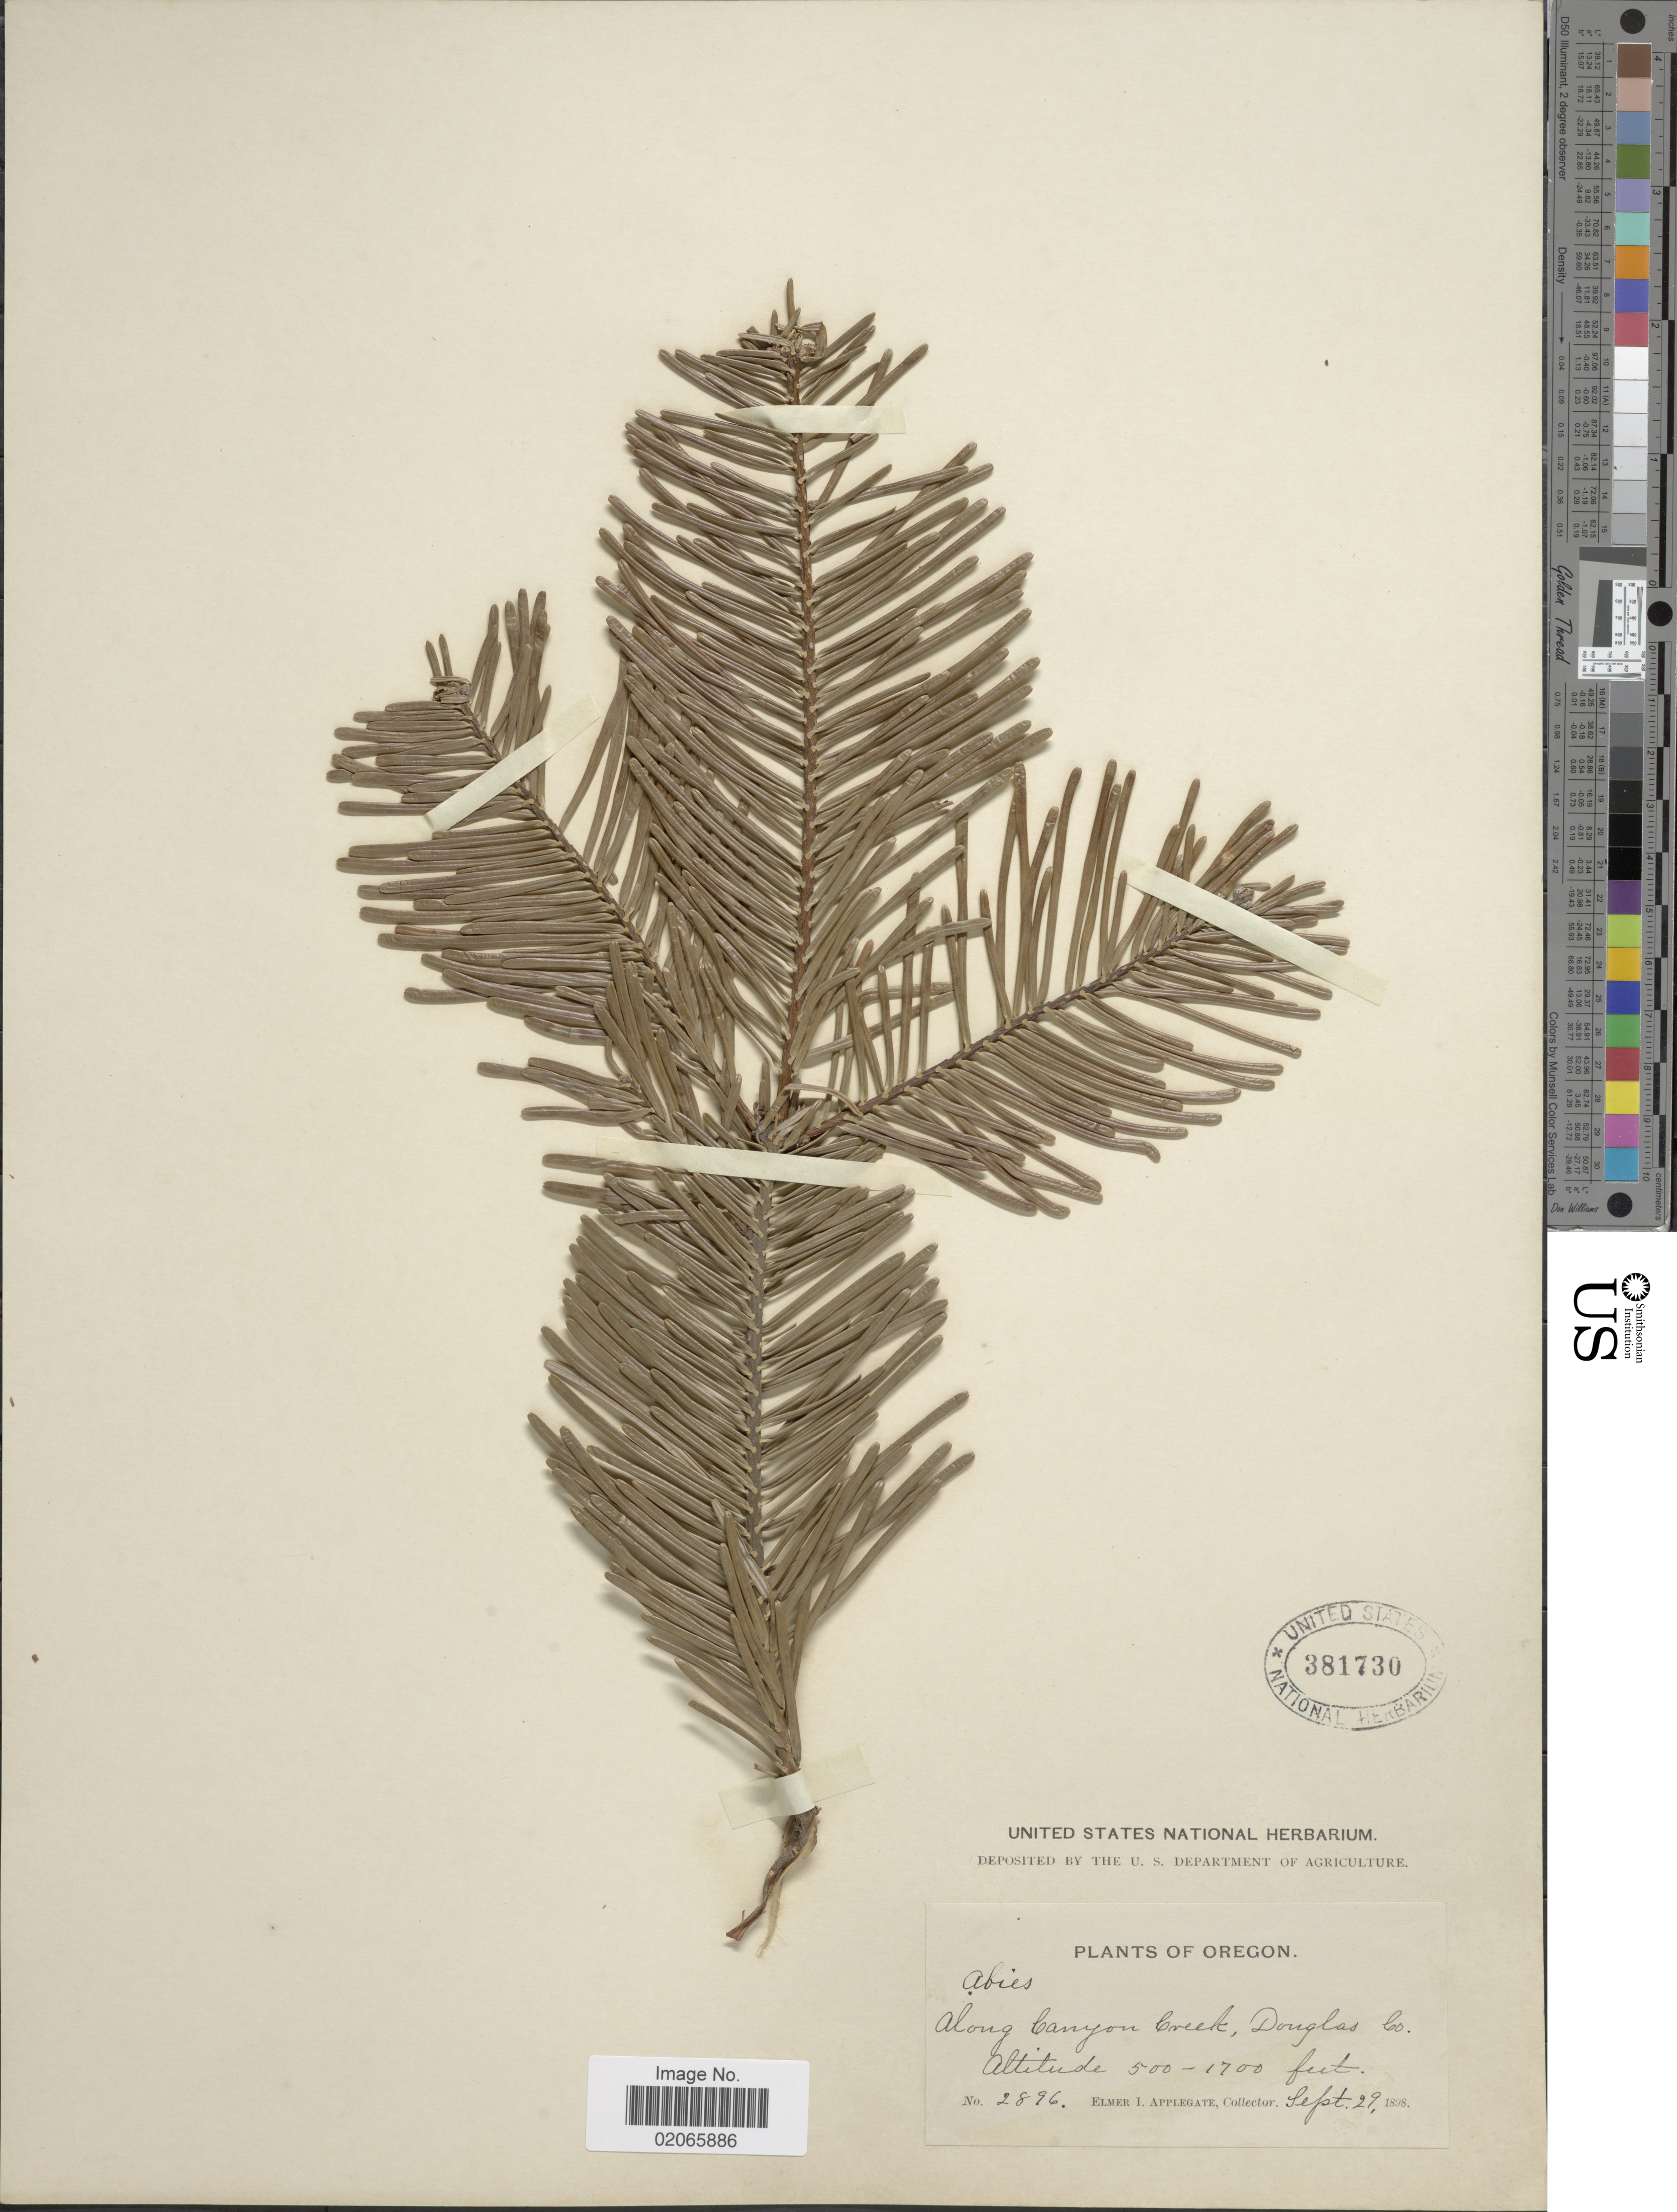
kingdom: Plantae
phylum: Tracheophyta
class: Pinopsida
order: Pinales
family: Pinaceae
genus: Abies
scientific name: Abies sp.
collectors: E. I. Applegate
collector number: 2896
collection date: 1898-09-29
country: United States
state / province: Oregon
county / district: Douglas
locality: Along Canyon Creek, Douglas Co.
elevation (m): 152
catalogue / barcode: US 381730